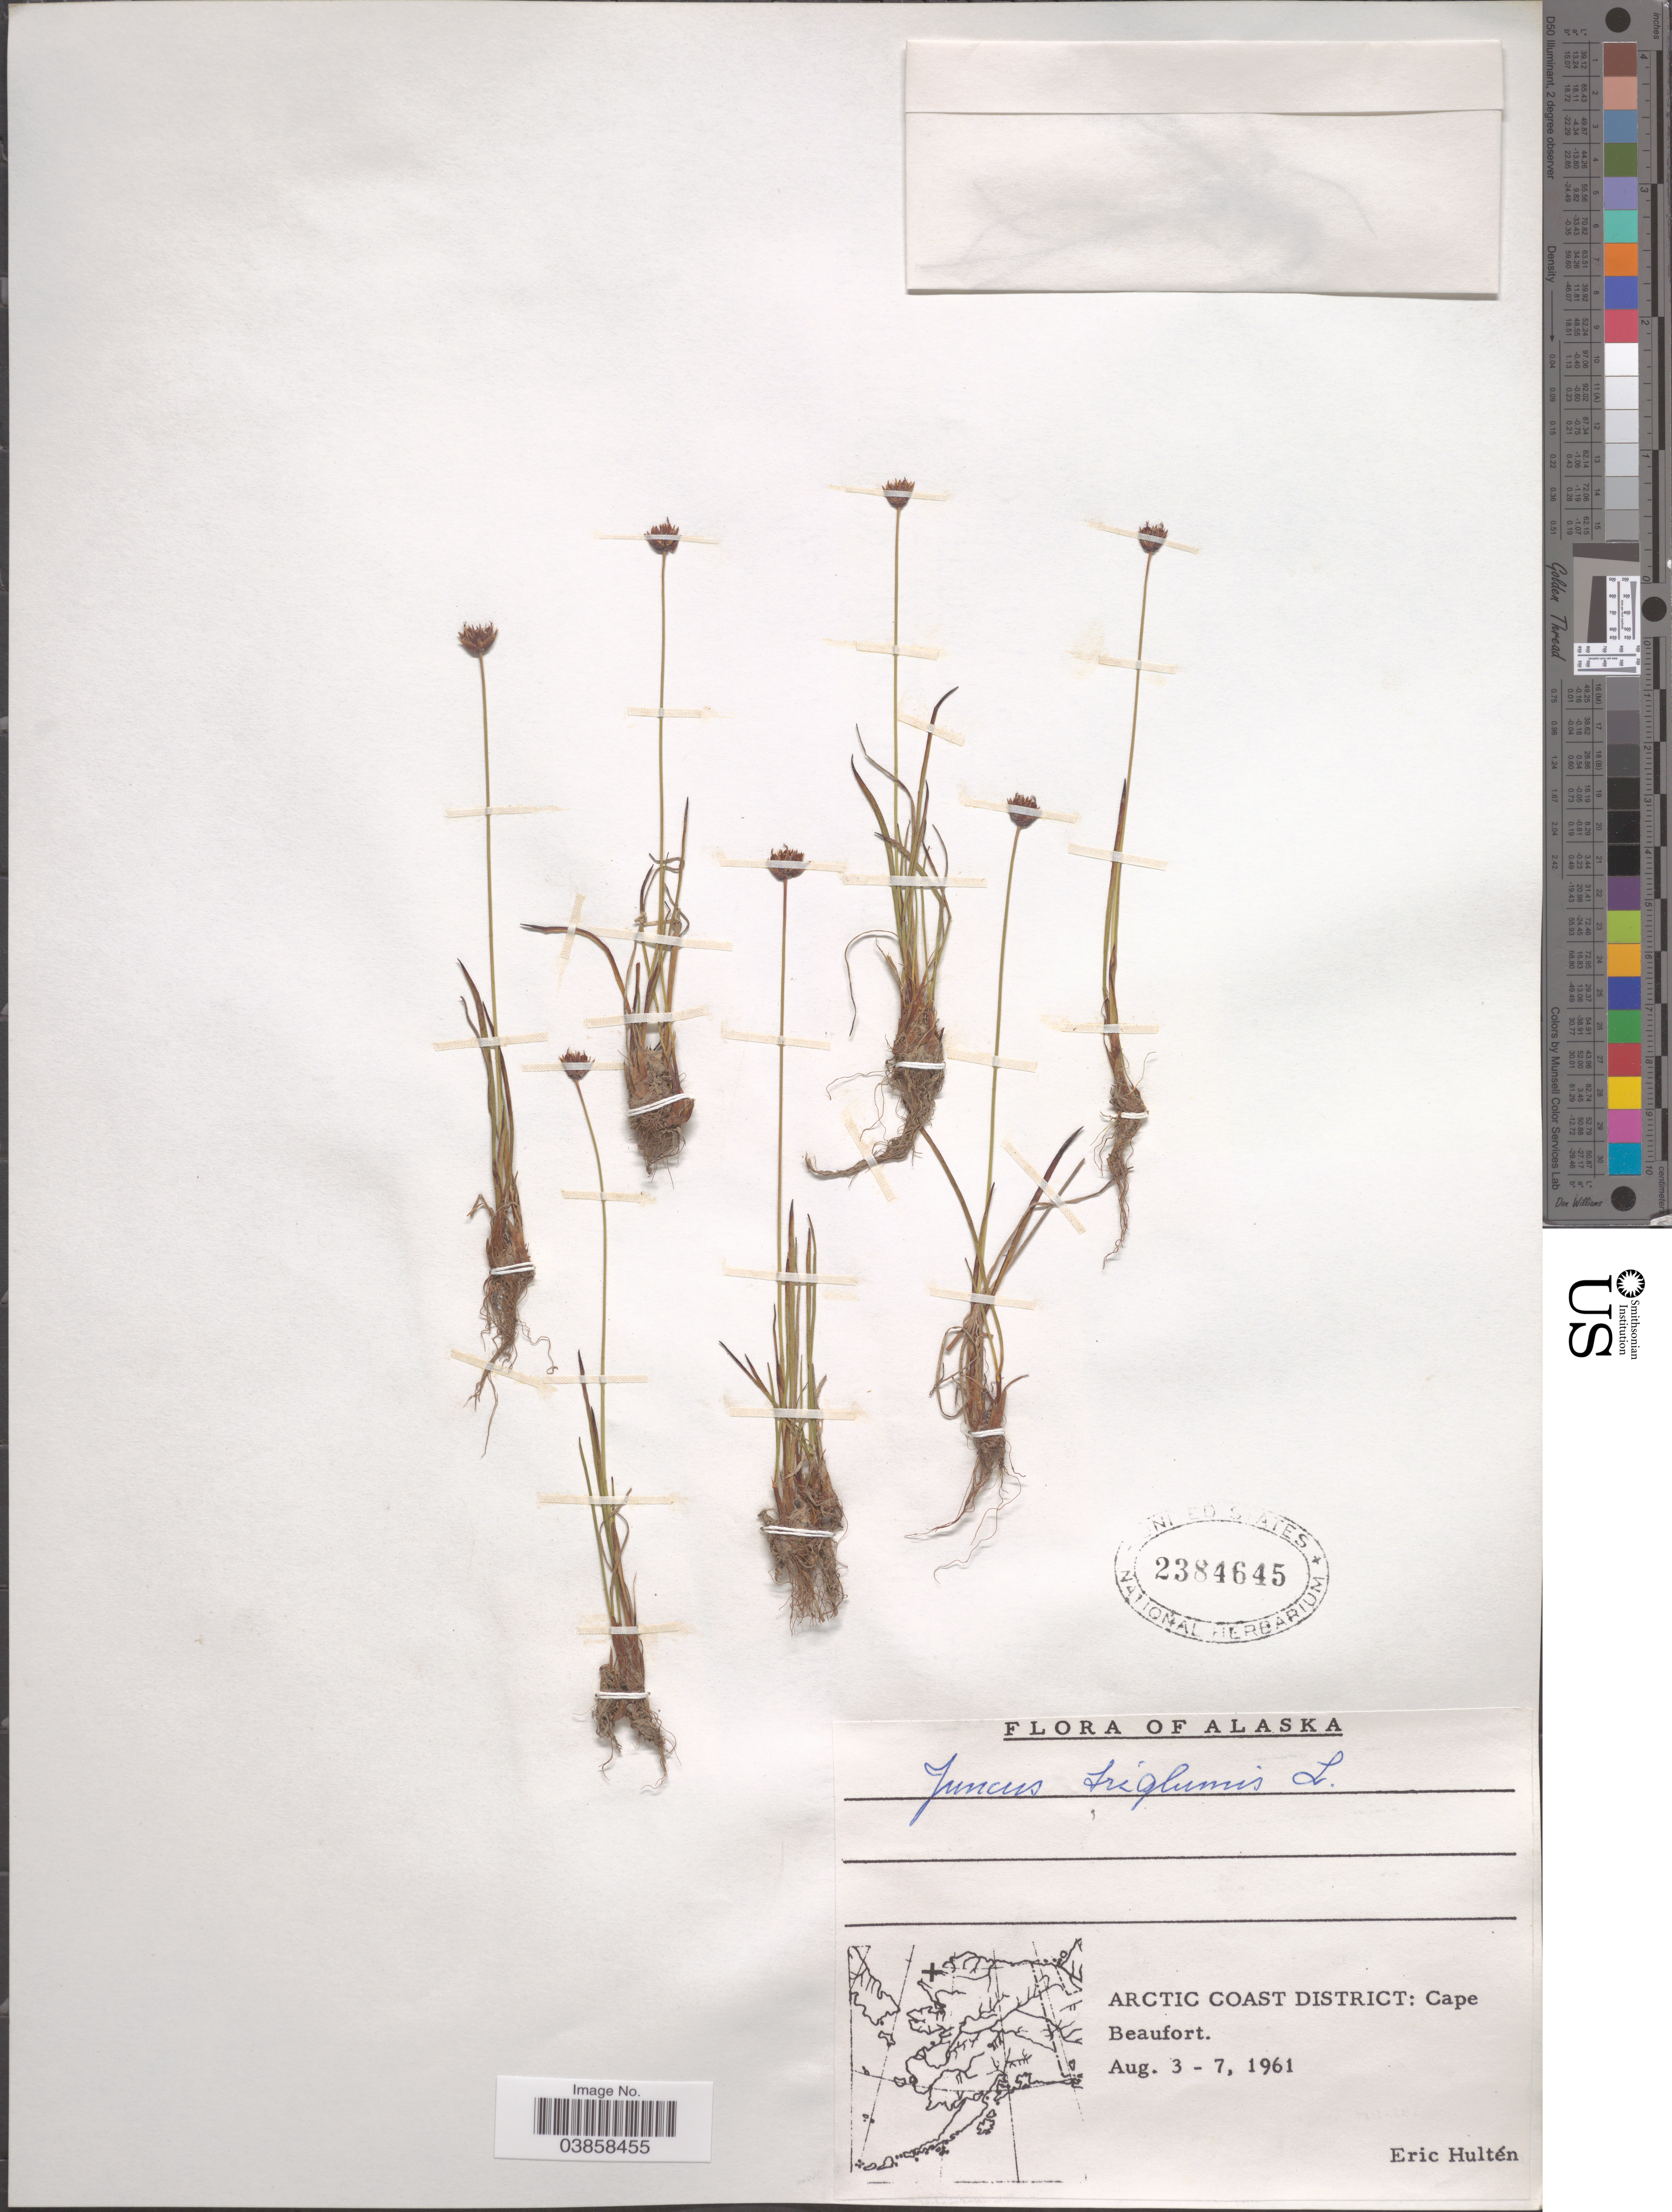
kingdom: Plantae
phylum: Tracheophyta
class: Liliopsida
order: Poales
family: Juncaceae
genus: Juncus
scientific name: Juncus triglumis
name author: L.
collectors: E. G. Hultén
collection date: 1961-08-03/1961-08-07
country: United States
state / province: Alaska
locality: Arctic Coast District: Cape Beaufort.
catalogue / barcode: US 2384645